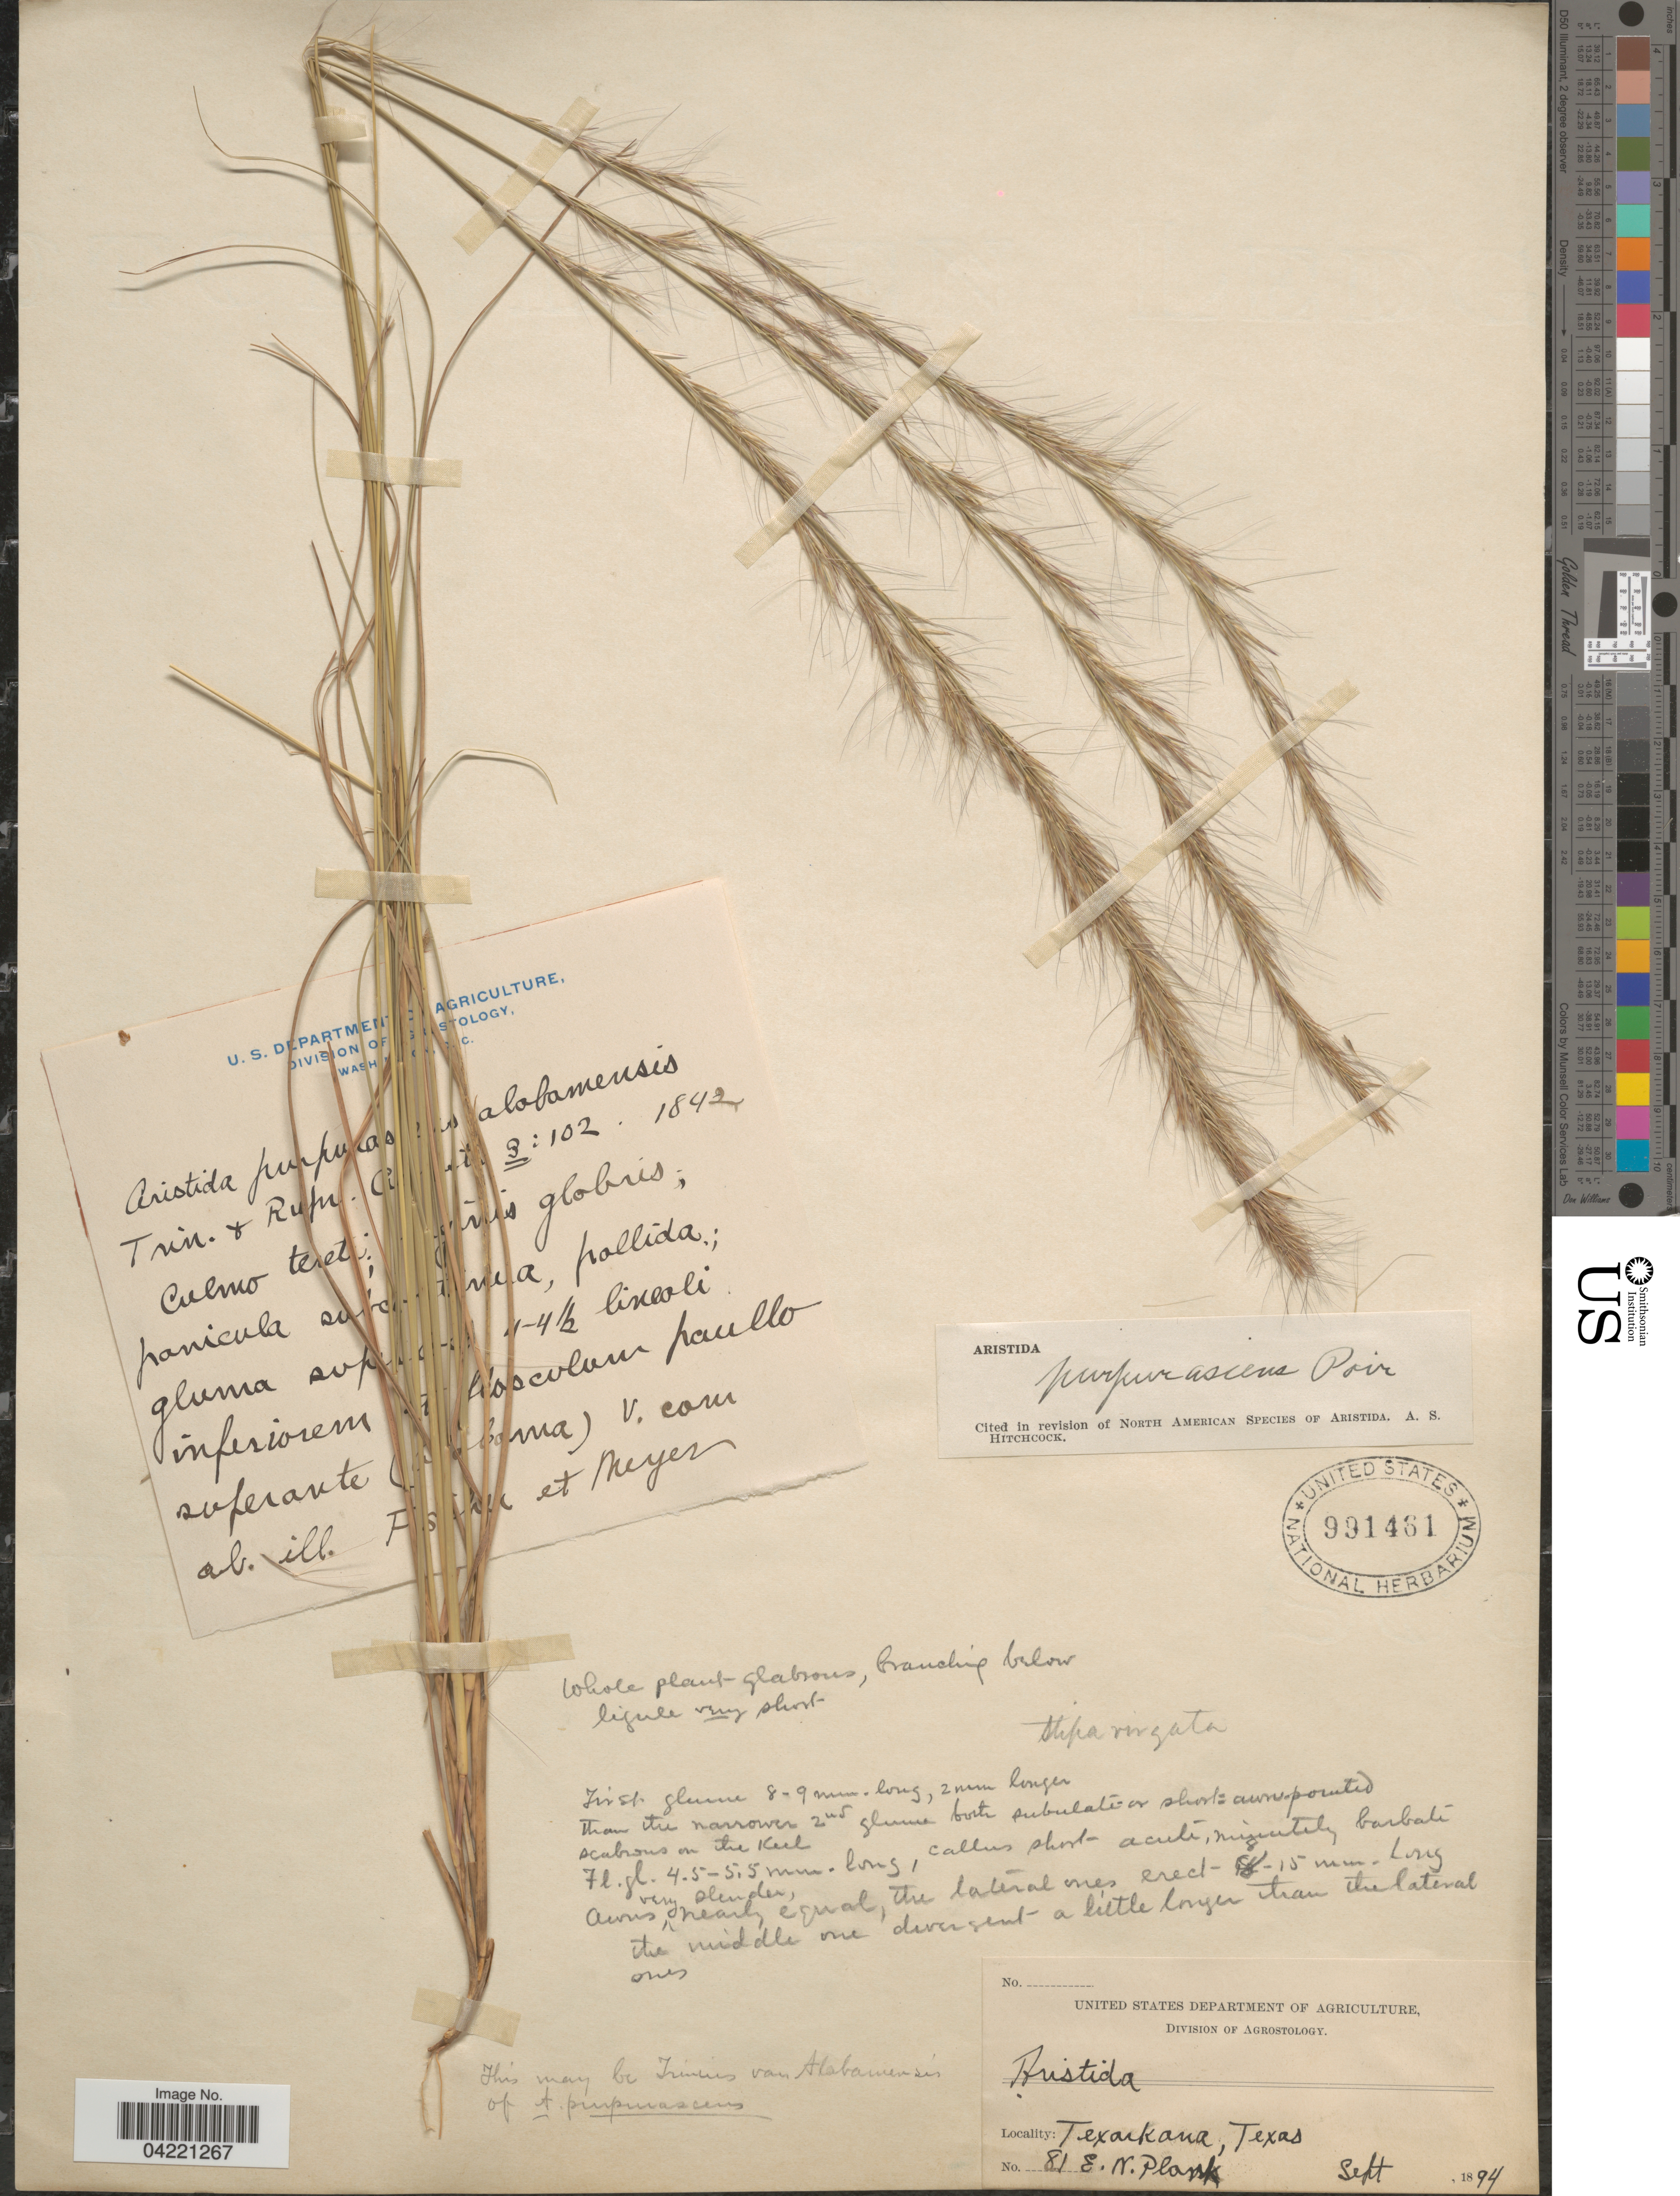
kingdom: Plantae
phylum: Tracheophyta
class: Liliopsida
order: Poales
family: Poaceae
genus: Aristida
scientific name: Aristida purpurascens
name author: Poir.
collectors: E. Plank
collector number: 81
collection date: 1894-09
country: United States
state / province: Texas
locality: Texarkana.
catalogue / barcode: US 991461